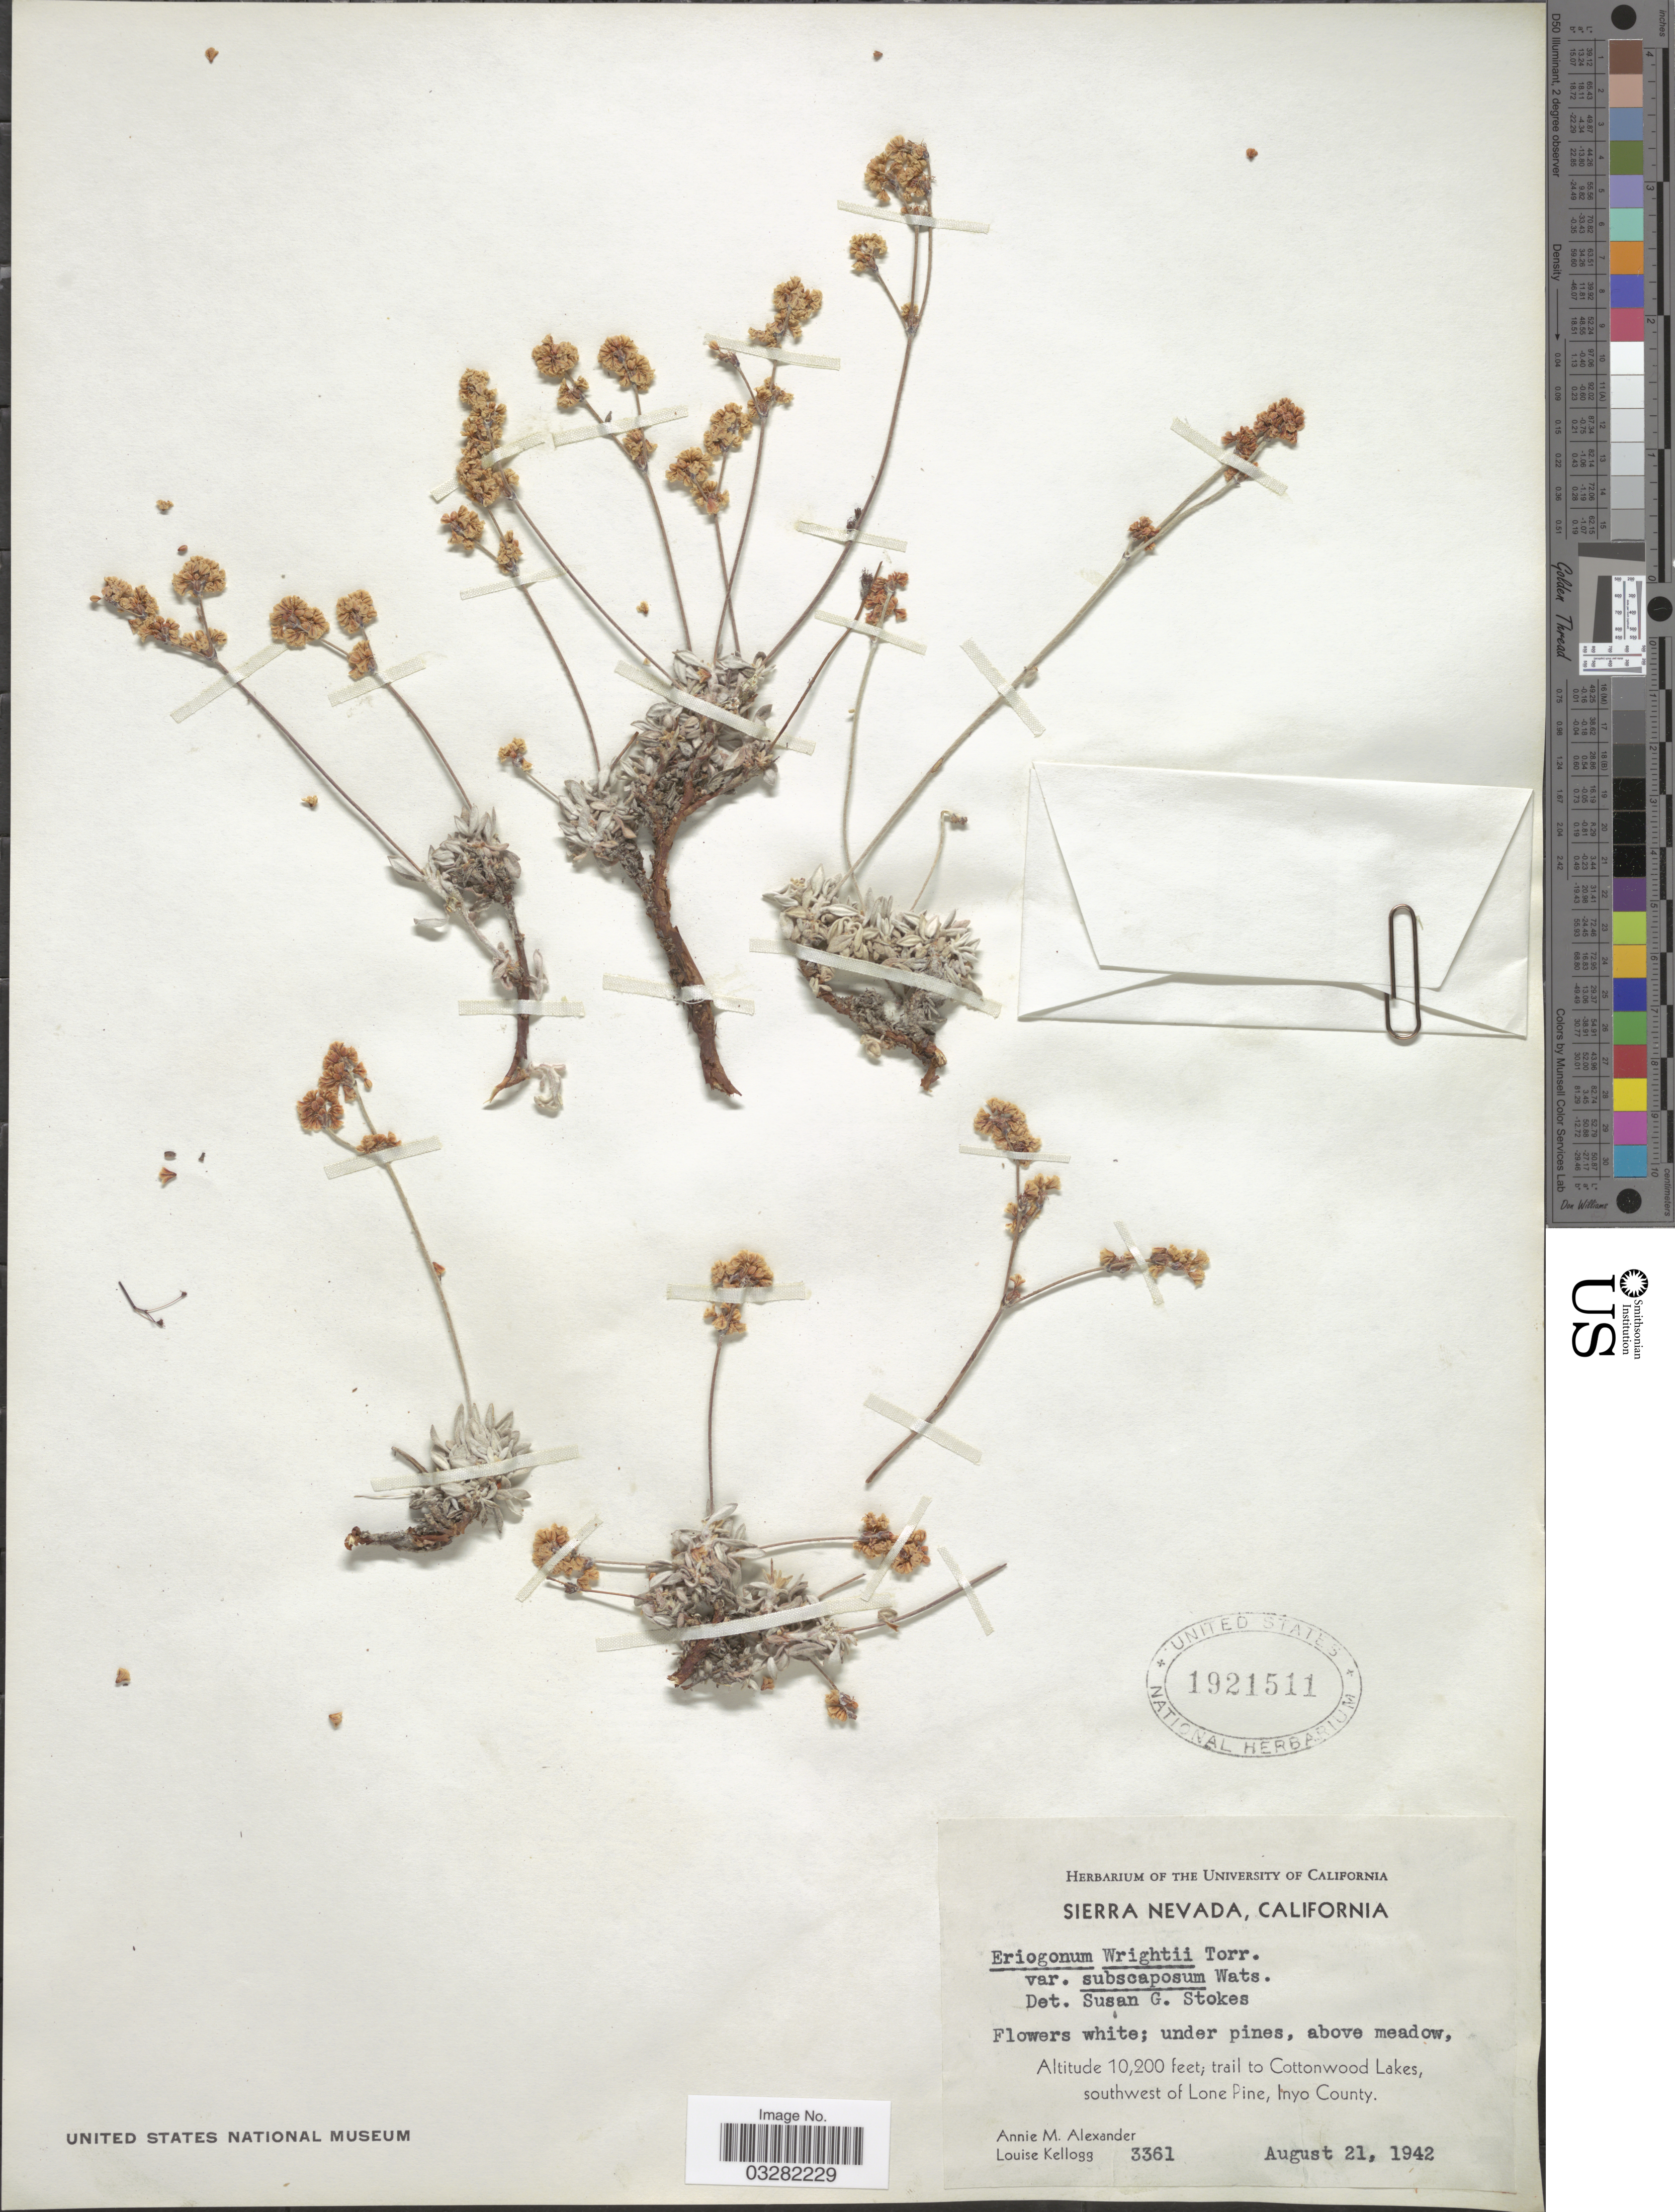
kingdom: Plantae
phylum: Tracheophyta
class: Magnoliopsida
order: Caryophyllales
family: Polygonaceae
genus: Eriogonum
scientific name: Eriogonum wrightii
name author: Torr. ex Benth. in DC.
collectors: A. M. Alexander & L. Kellogg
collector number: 3361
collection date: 1942-08-21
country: United States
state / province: California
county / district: Inyo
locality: Sierra Nevada. Trail to Cottonwood Lakes, southwest of Lone Pine, Inyo County.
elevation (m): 3109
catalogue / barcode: US 1921511